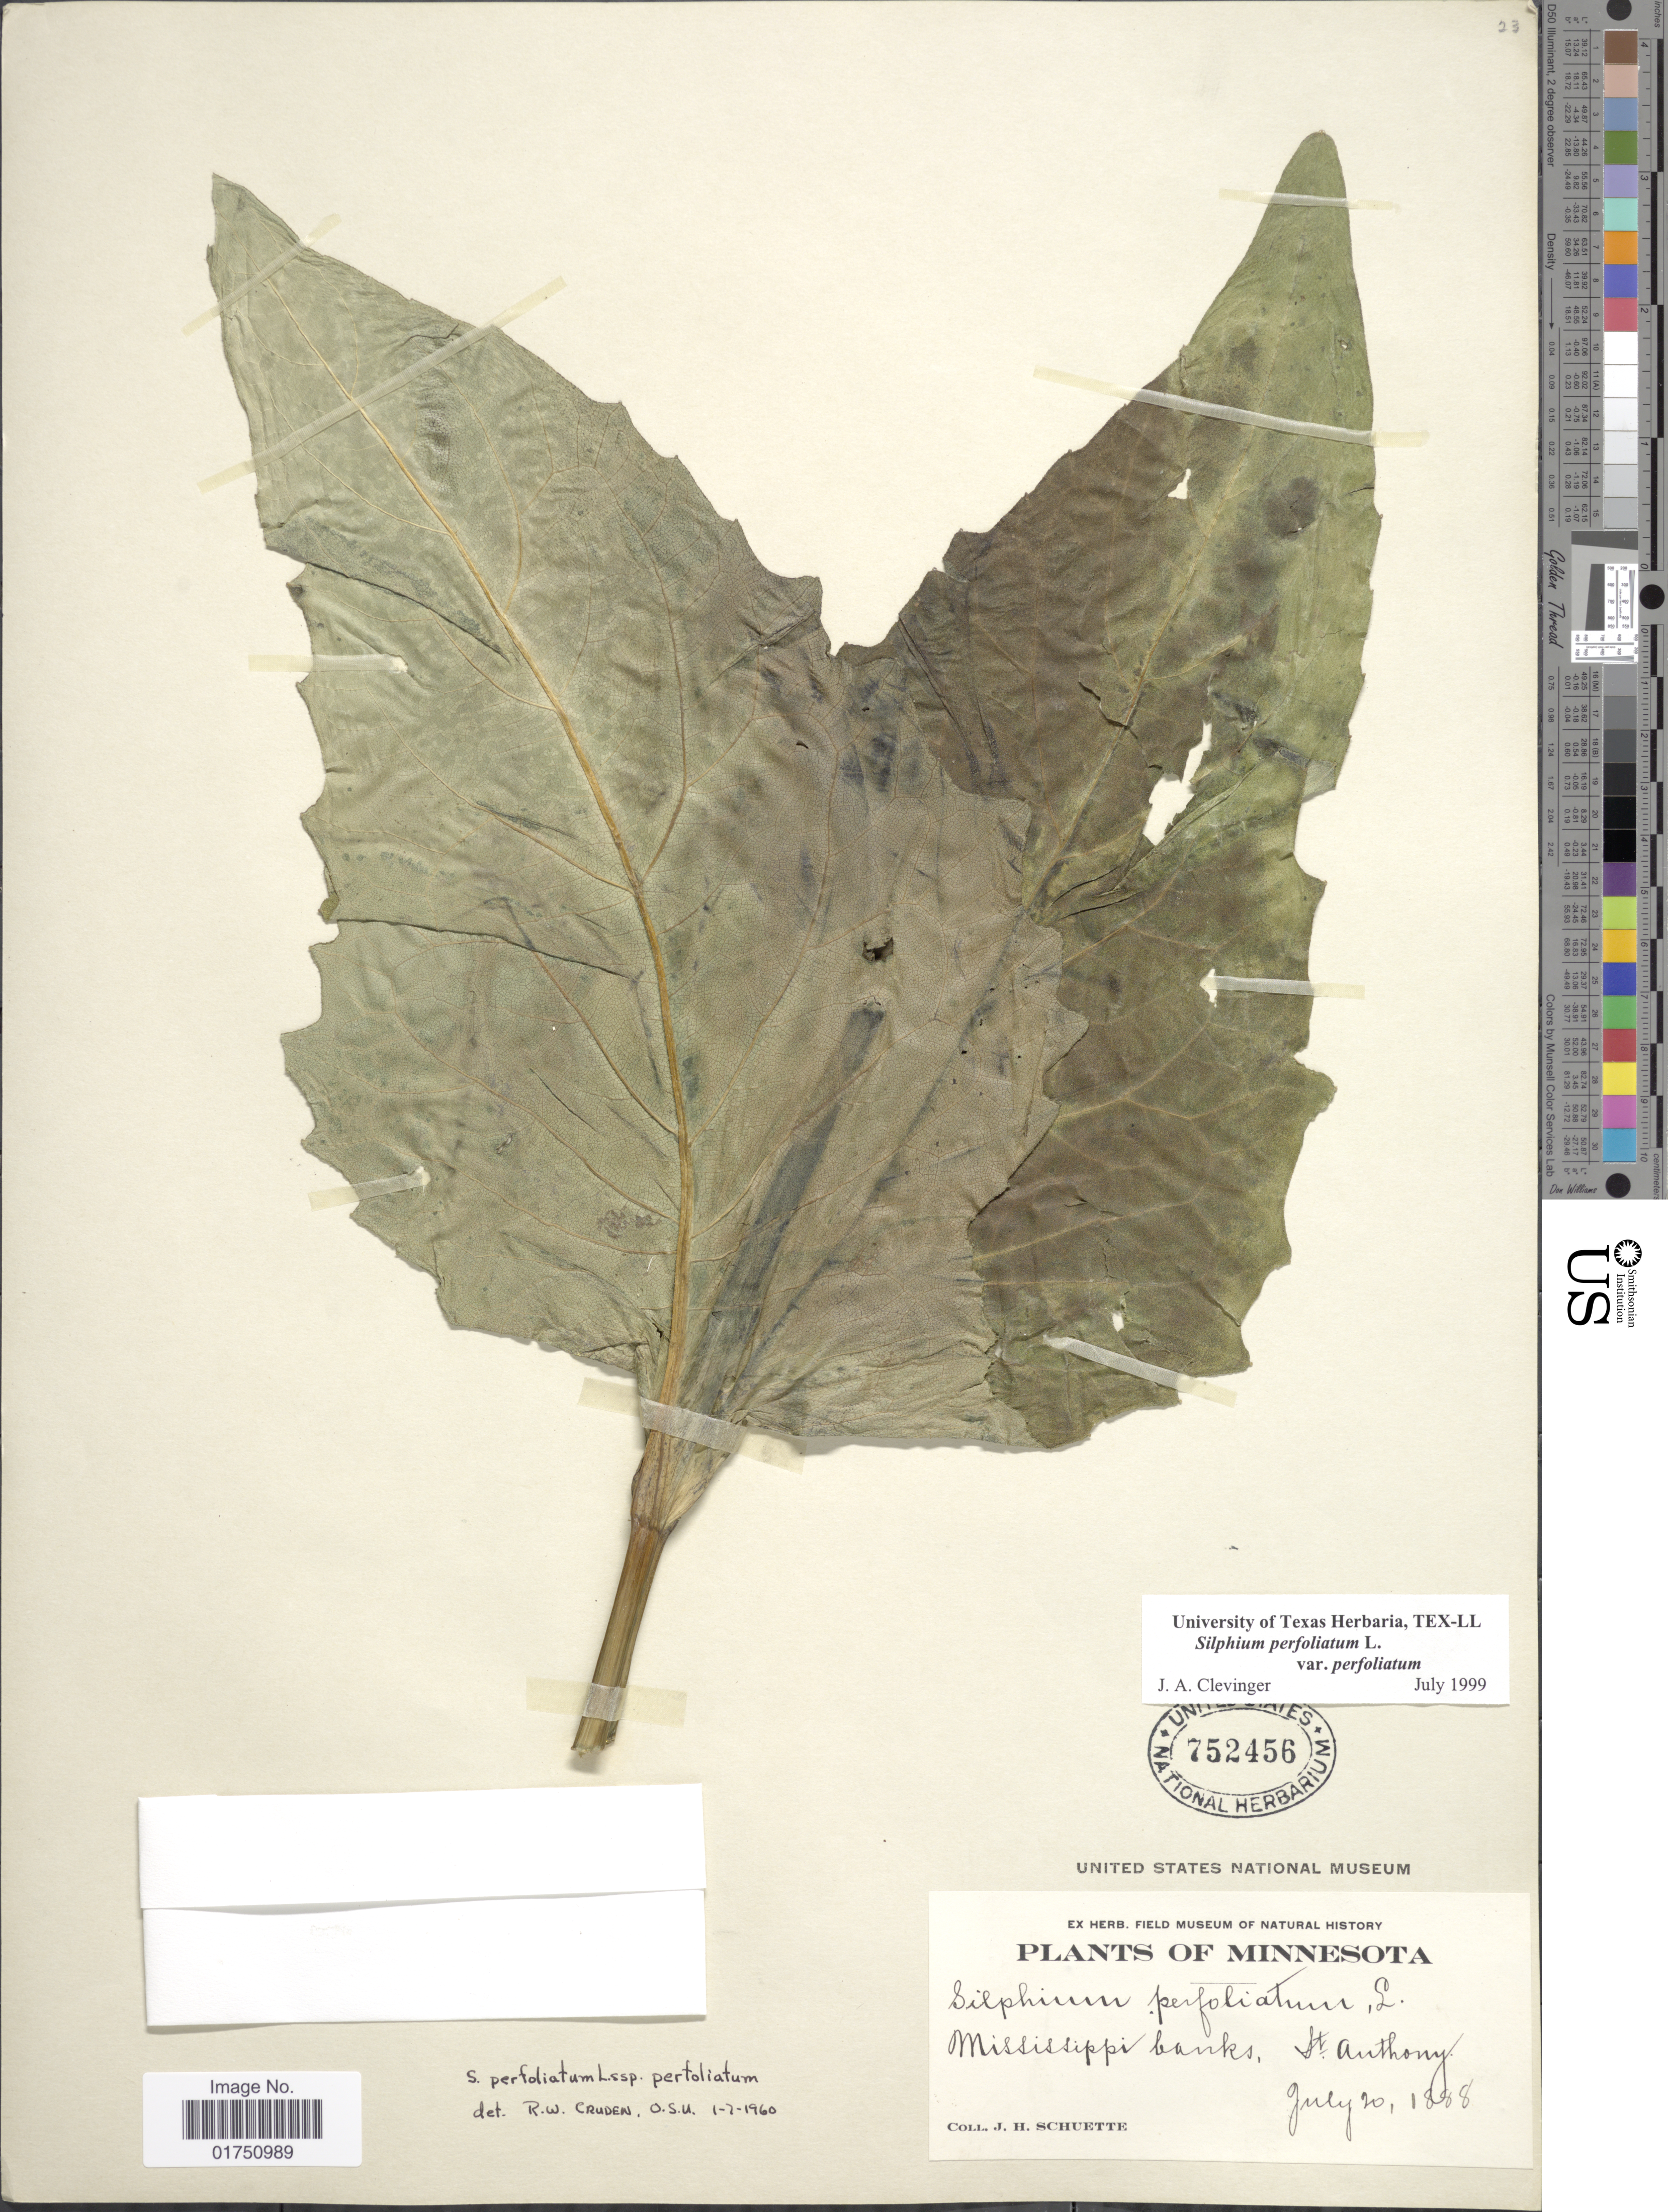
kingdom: Plantae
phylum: Tracheophyta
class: Magnoliopsida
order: Asterales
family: Asteraceae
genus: Silphium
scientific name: Silphium perfoliatum var. perfoliatum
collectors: J. H. Schuette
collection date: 1888-07-20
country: United States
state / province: Minnesota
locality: Minnesota. Mississippi banks, St. Anthony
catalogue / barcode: US 752456